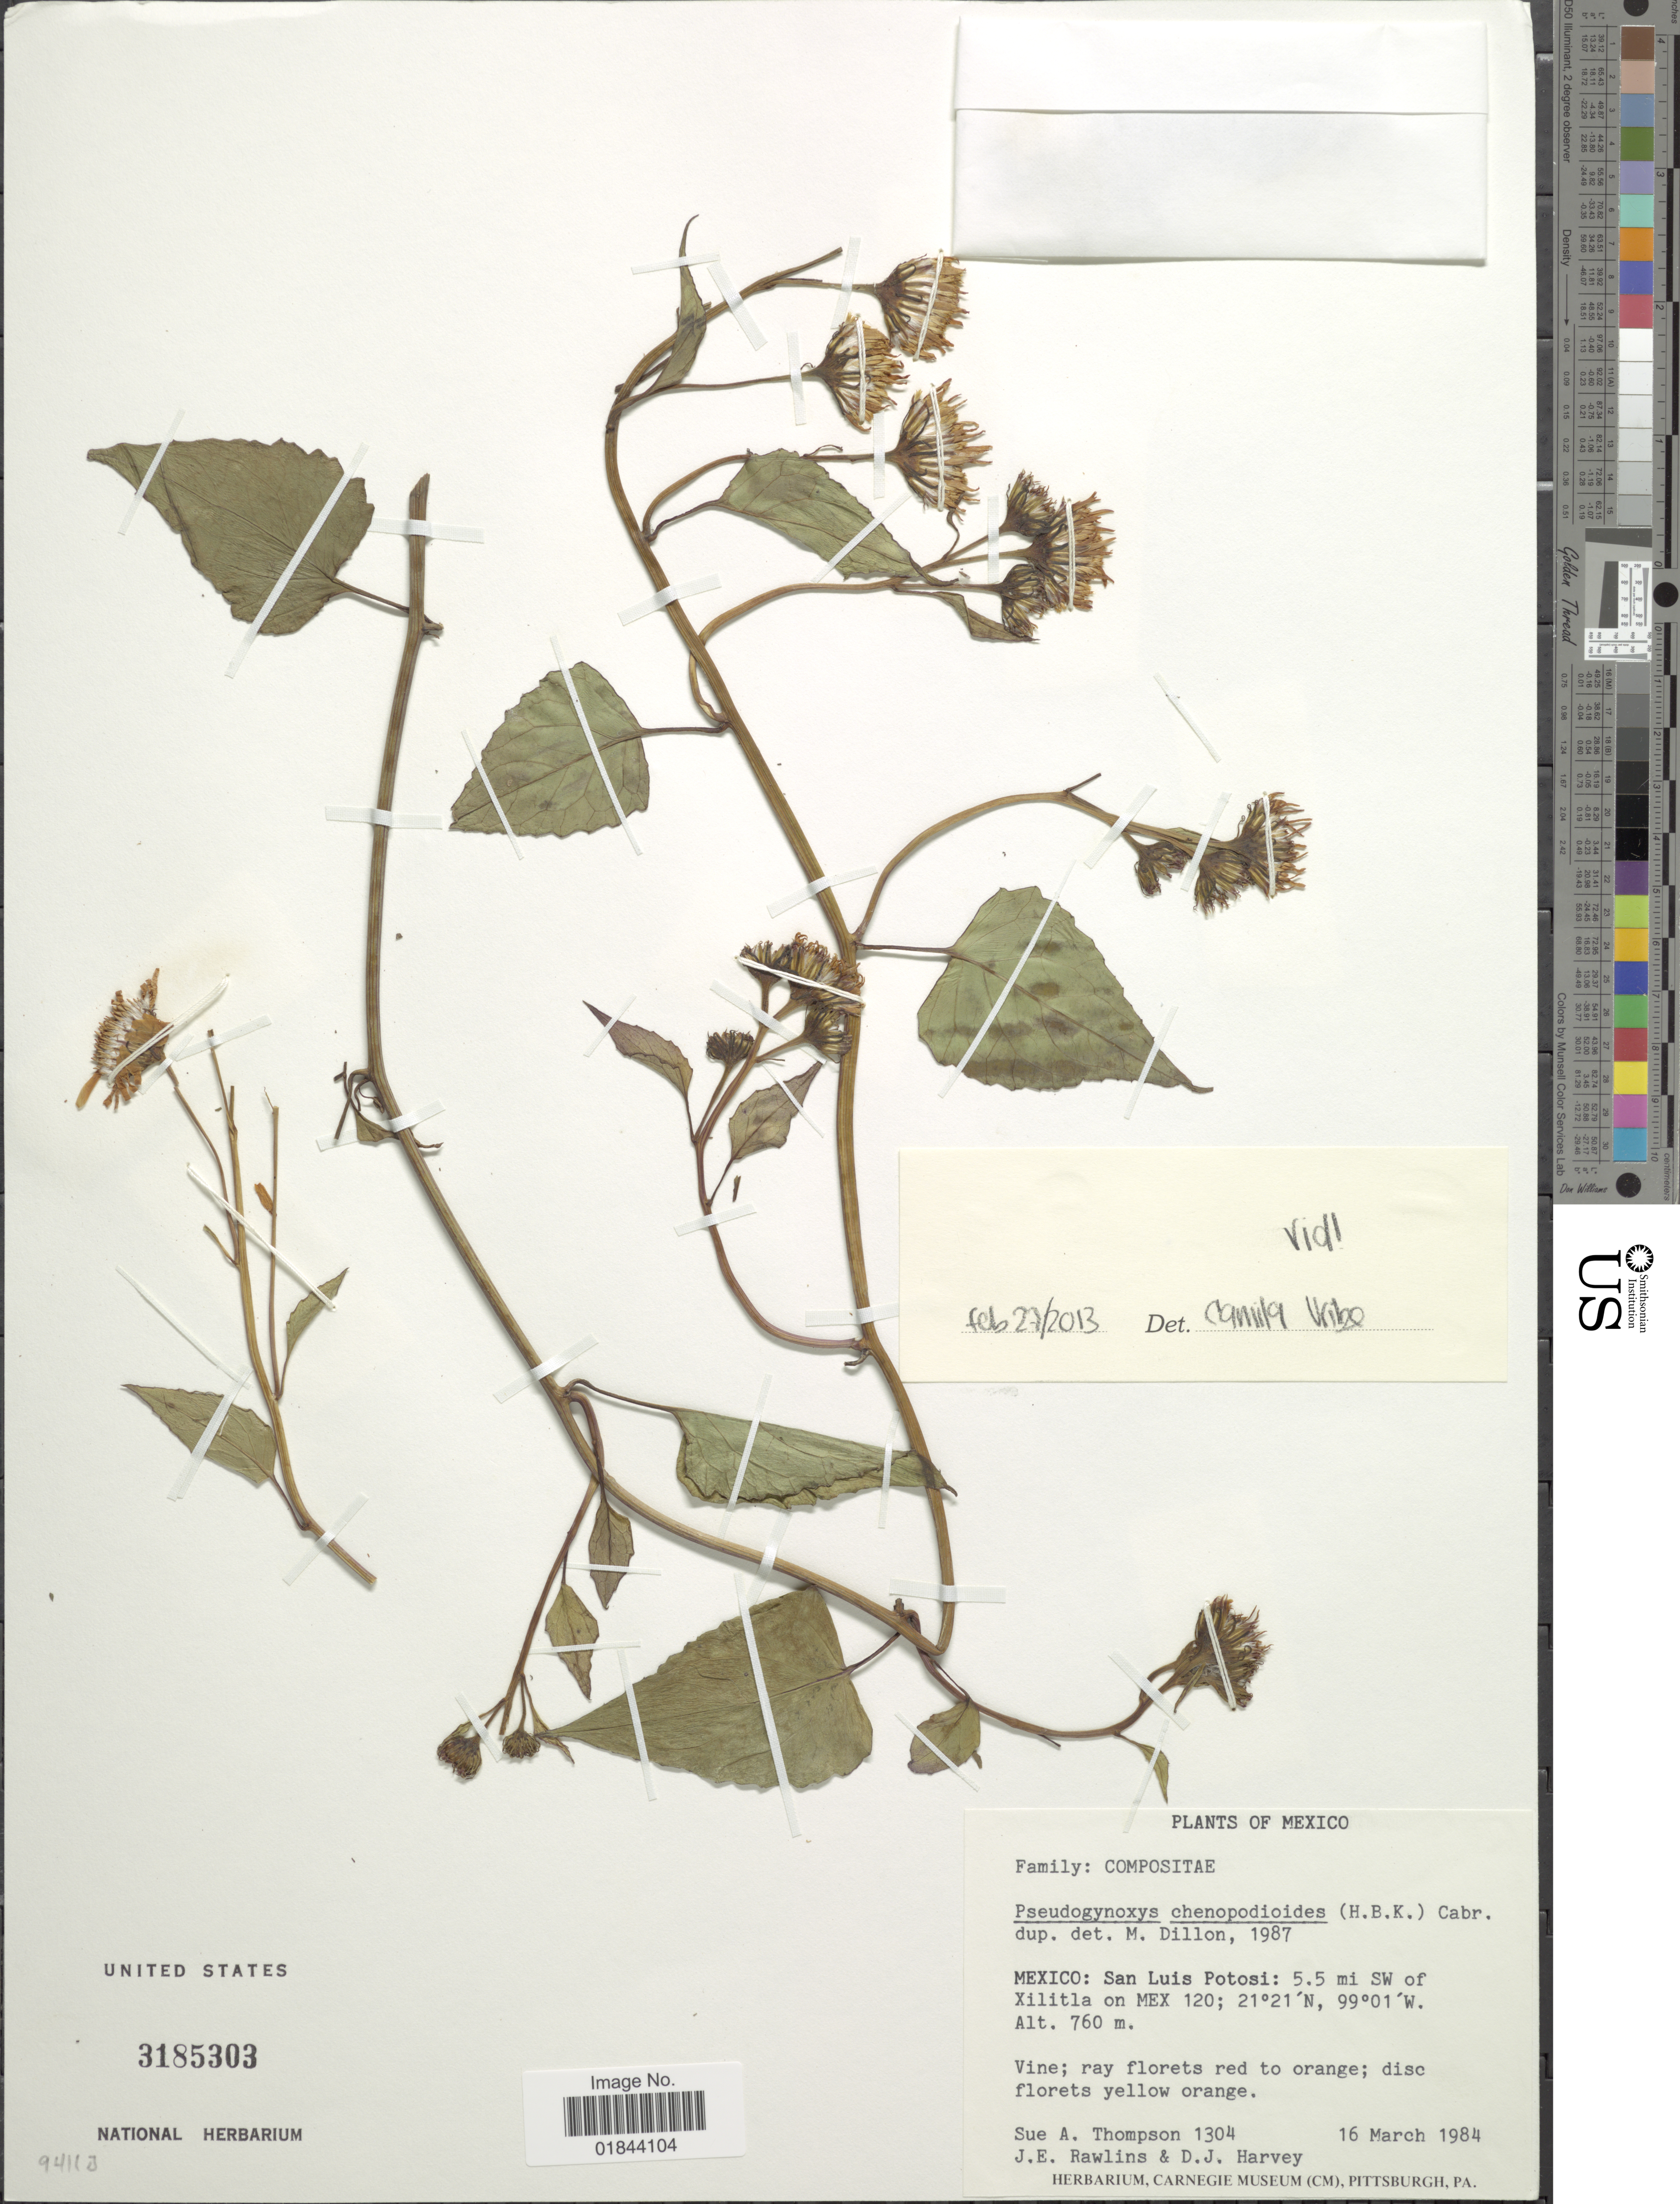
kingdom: Plantae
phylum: Tracheophyta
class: Magnoliopsida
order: Asterales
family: Asteraceae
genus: Pseudogynoxys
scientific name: Pseudogynoxys chenopodioides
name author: (Kunth) Cabrera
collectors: S. A. Thompson, J. Rawlins & D. Harvey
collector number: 1304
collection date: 1984-03-16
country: Mexico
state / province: San Luis Potosí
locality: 5.5 mi SW of Xilitla on MEX 120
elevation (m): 760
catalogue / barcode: US 3185303